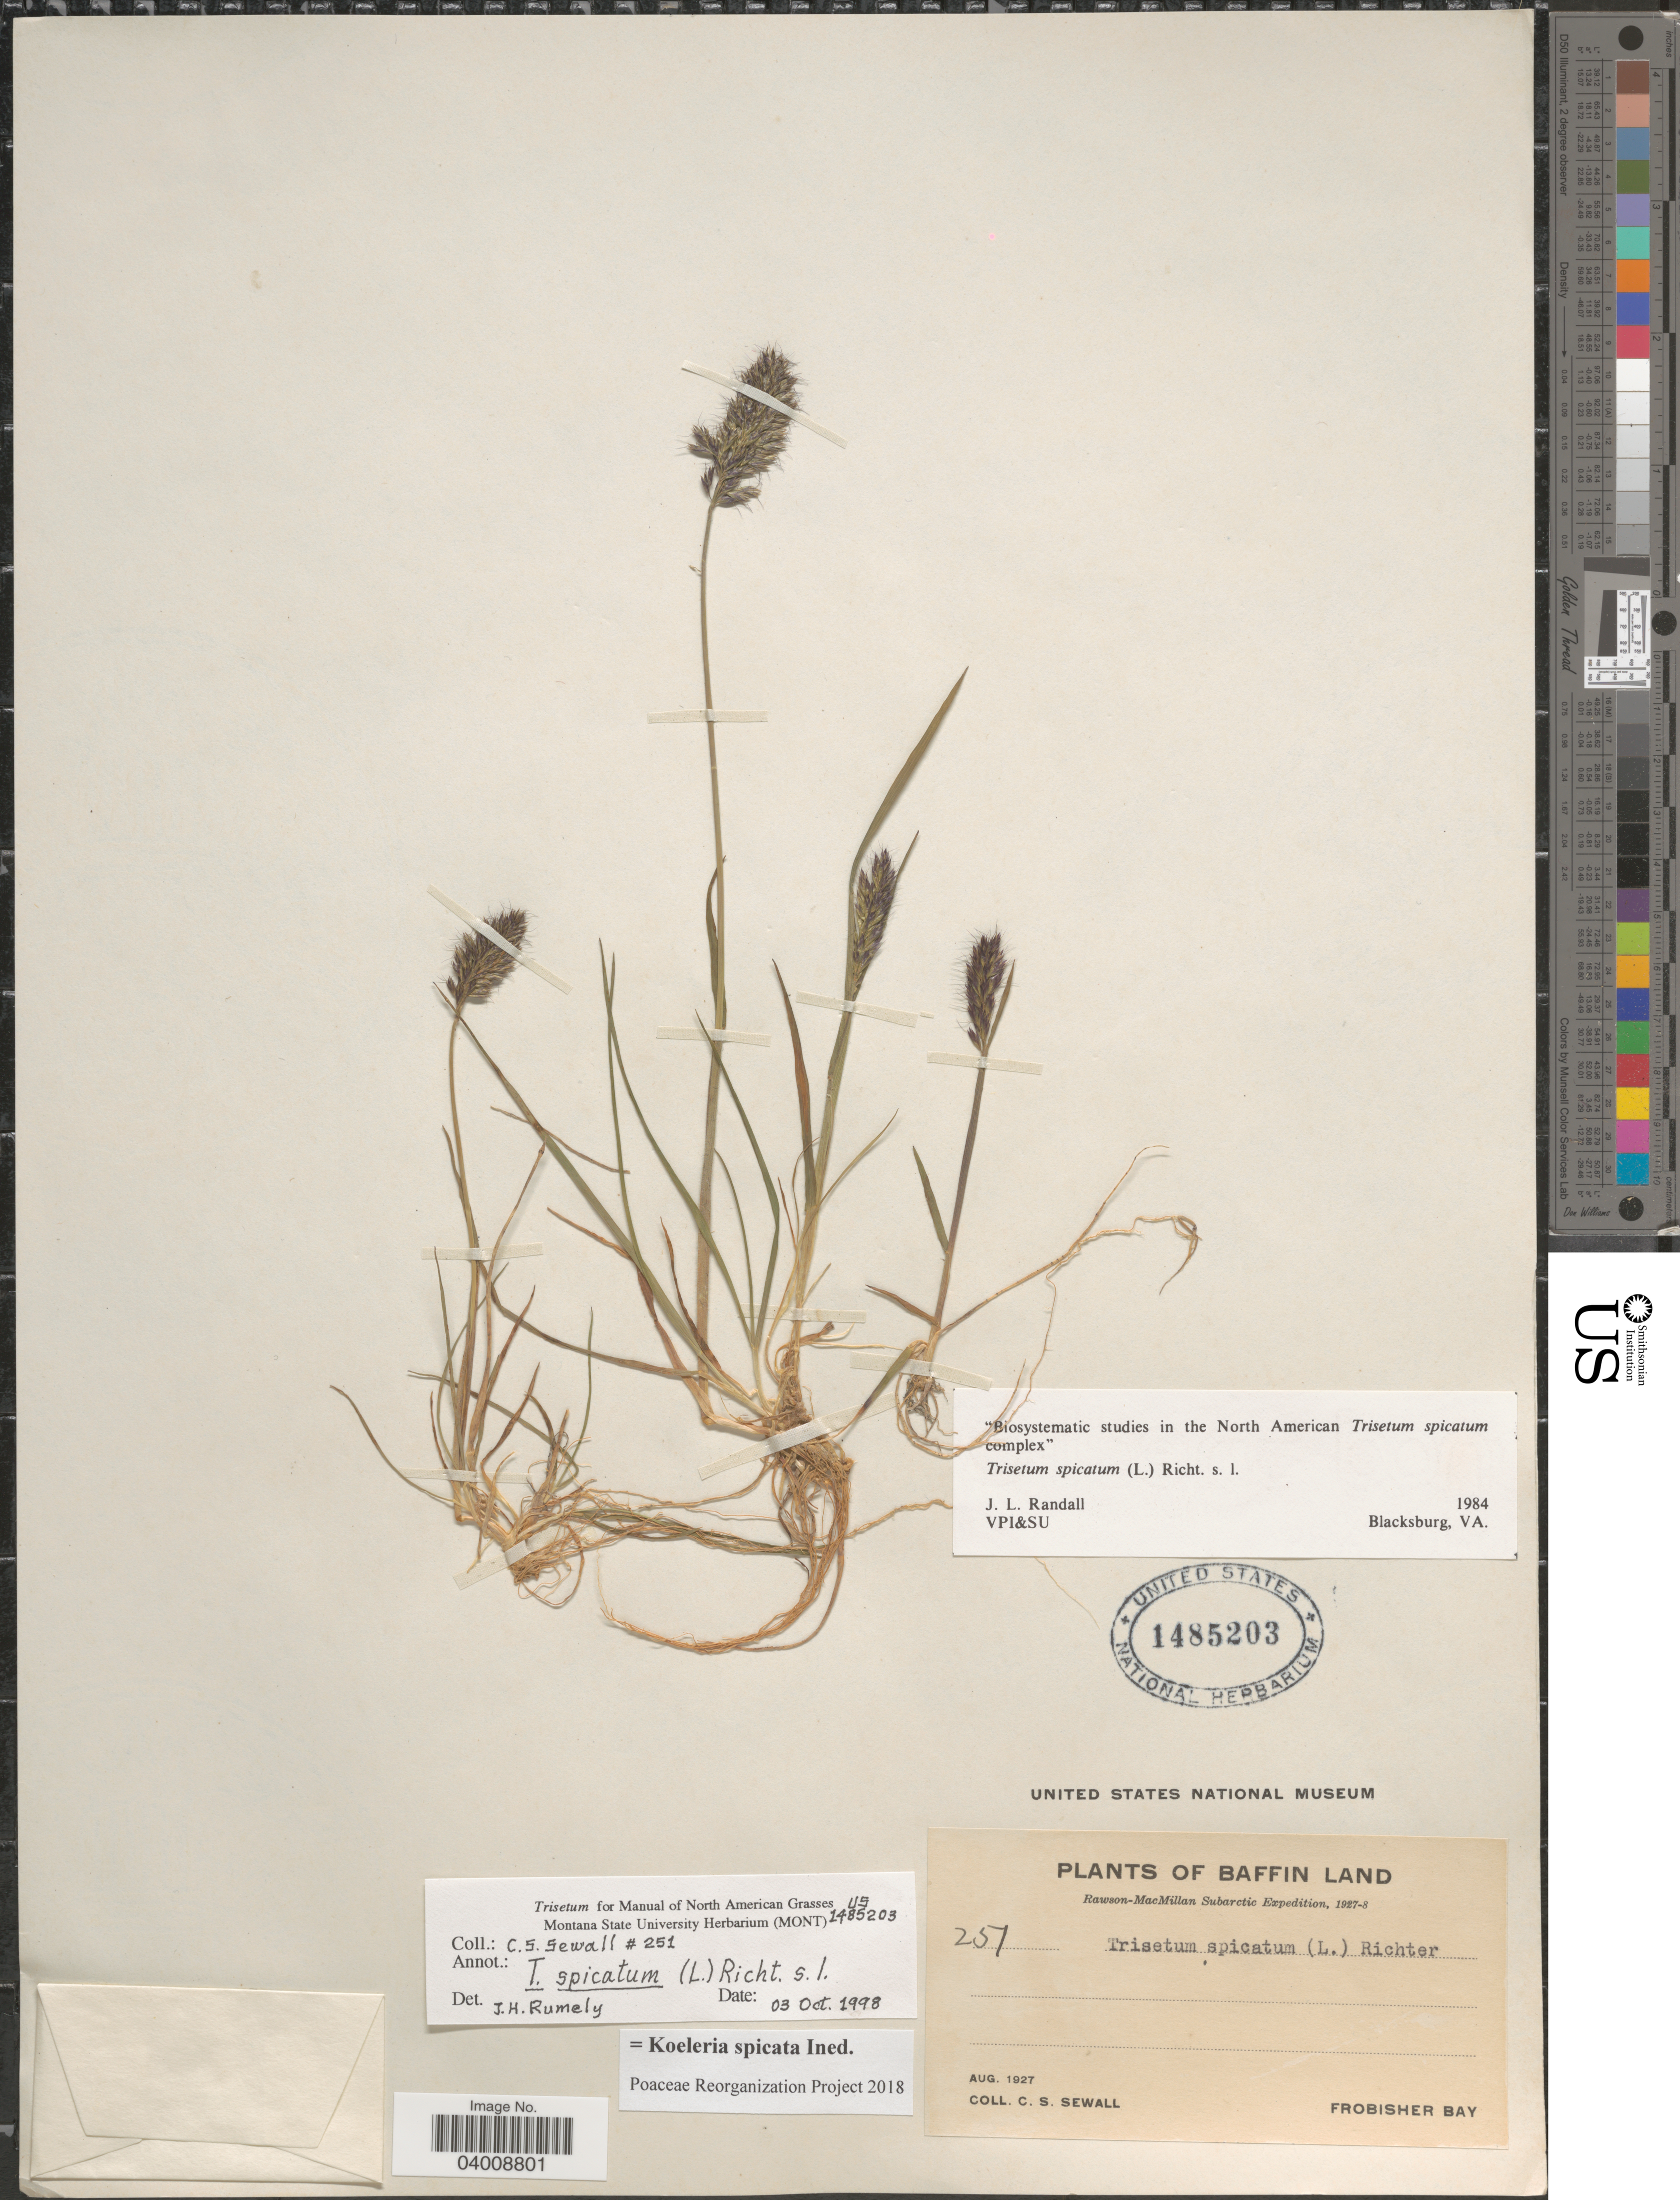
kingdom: Plantae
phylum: Tracheophyta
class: Liliopsida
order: Poales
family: Poaceae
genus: Koeleria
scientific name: Koeleria spicata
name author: (L.) Barberá et al.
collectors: C. Sewall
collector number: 251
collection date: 1927-08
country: Canada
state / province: Nunavut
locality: Baffin Land. Frobisher Bay.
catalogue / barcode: US 1485203